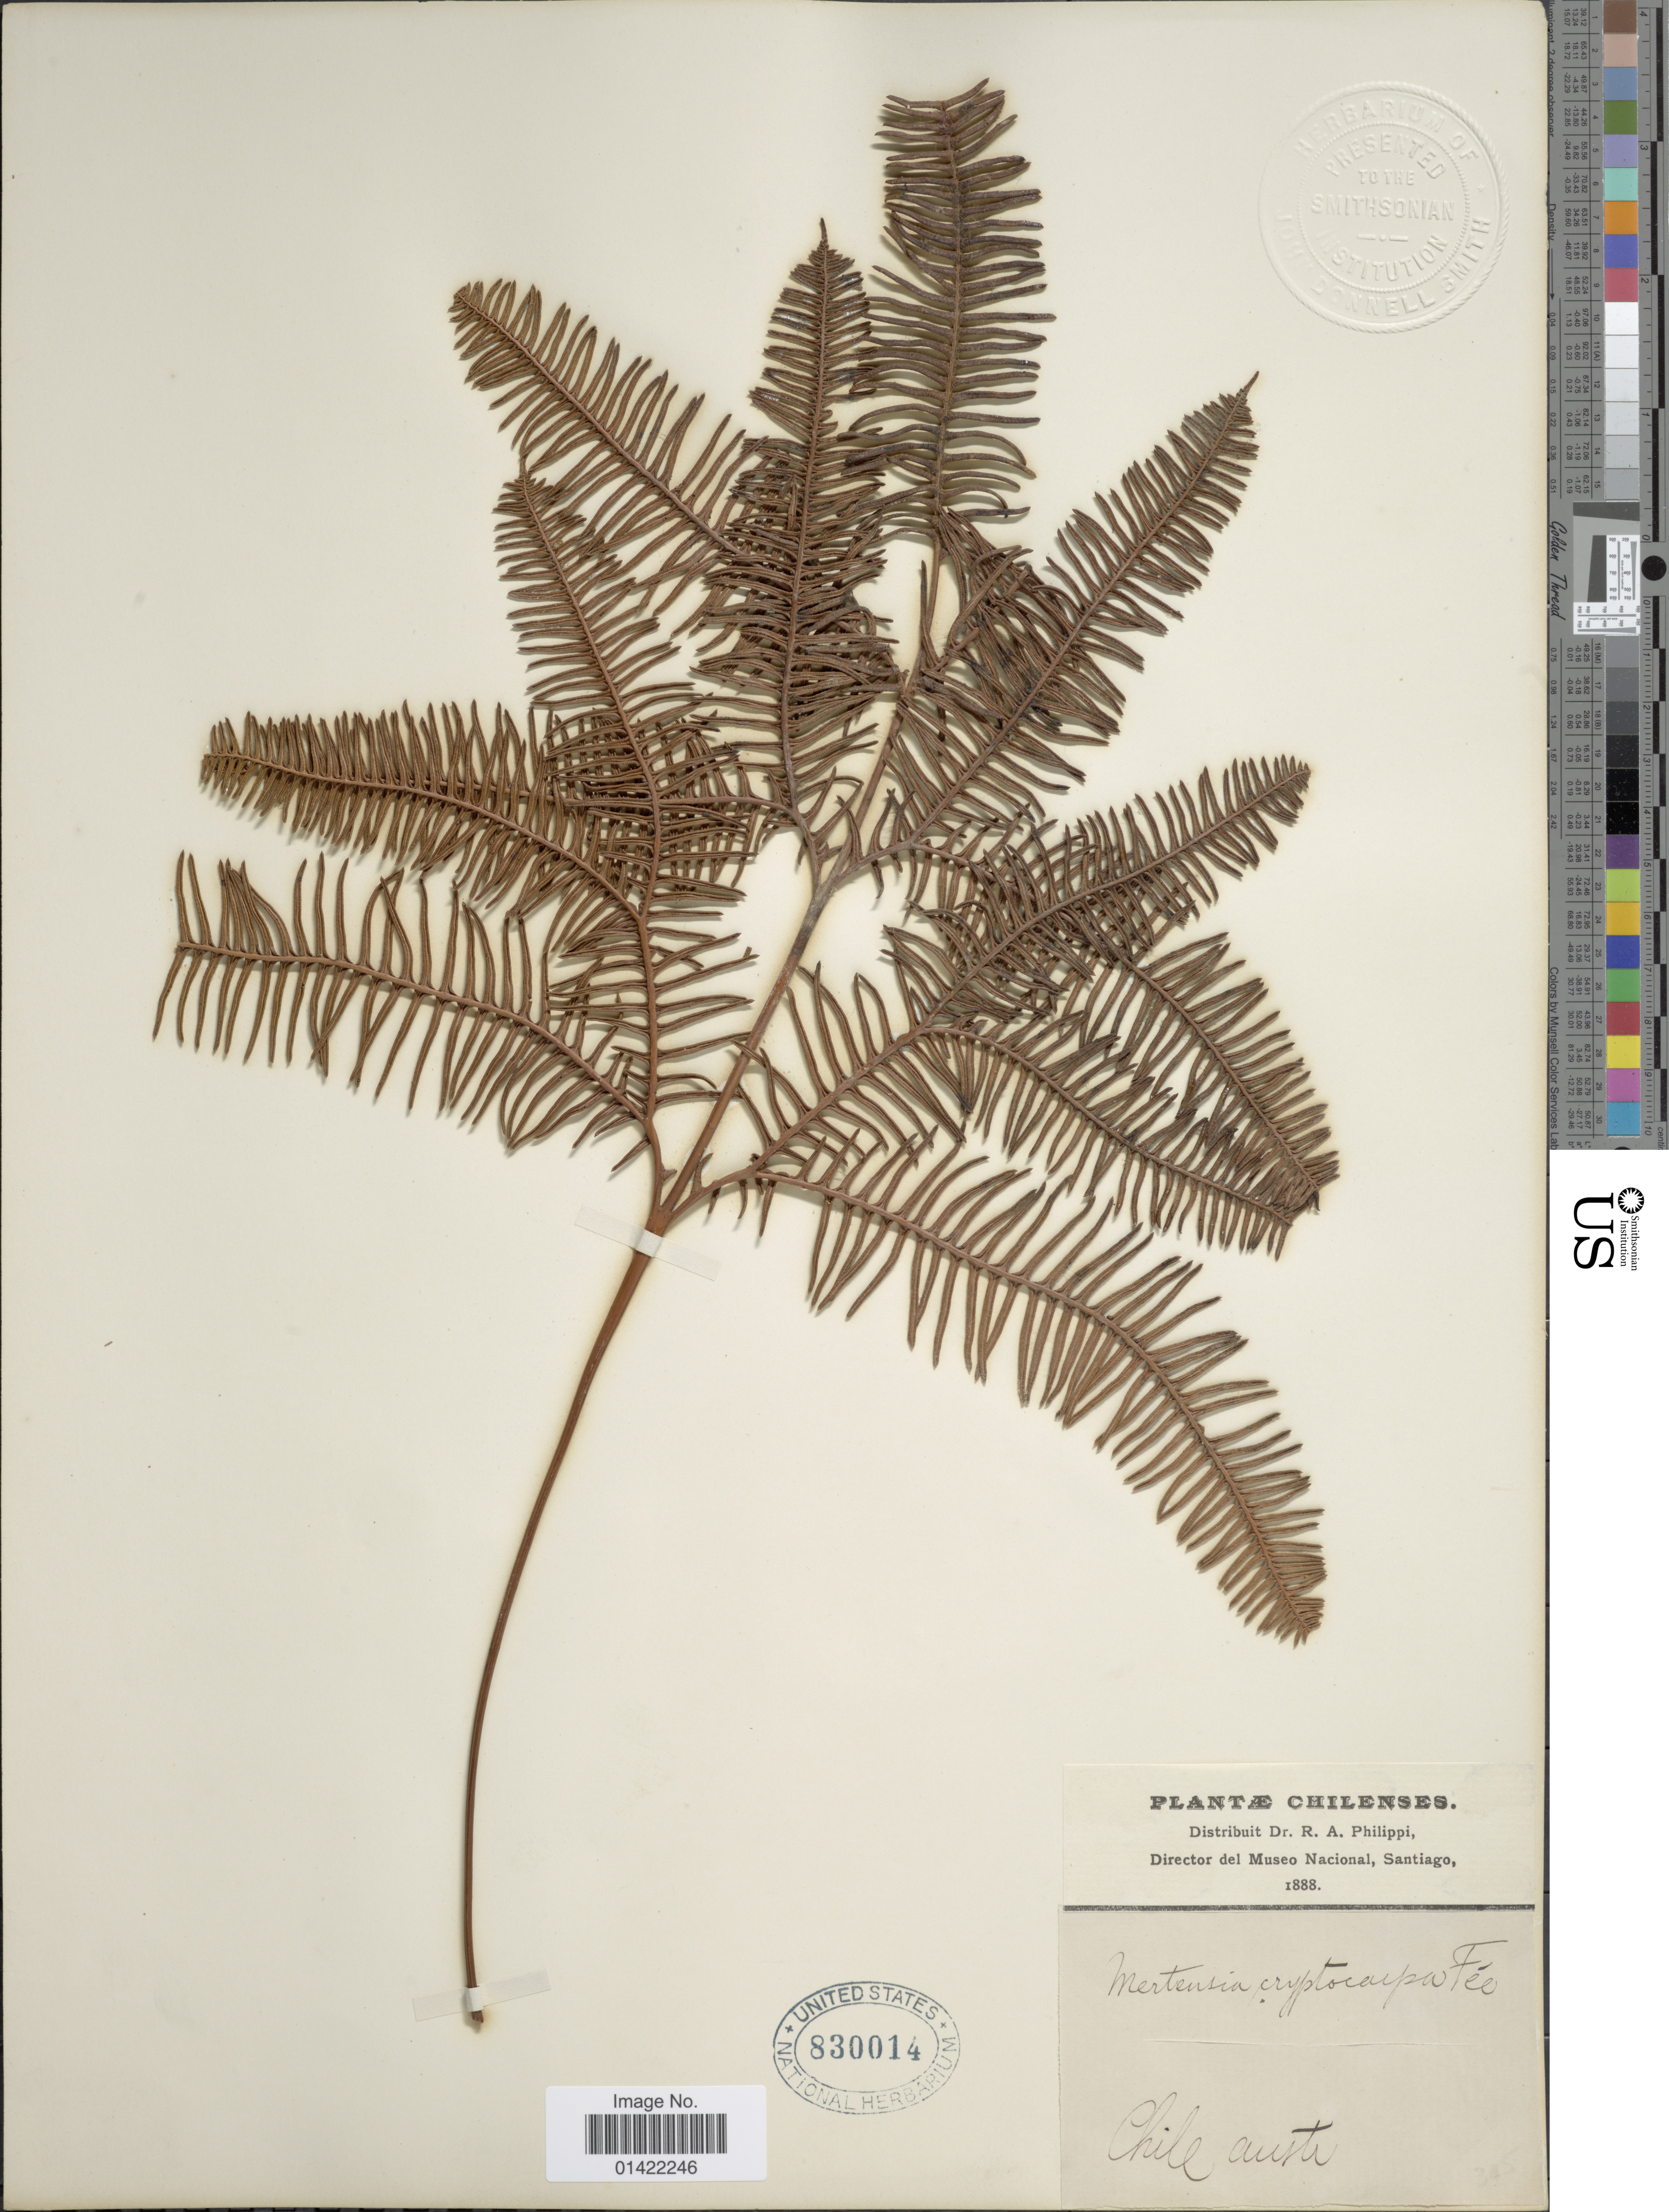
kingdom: Plantae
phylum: Tracheophyta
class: Polypodiopsida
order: Gleicheniales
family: Gleicheniaceae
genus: Sticherus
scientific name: Sticherus cryptocarpus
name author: (Hook.) Ching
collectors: R. A. Philippi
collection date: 1888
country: Chile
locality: Chile austr.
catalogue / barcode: US 830014